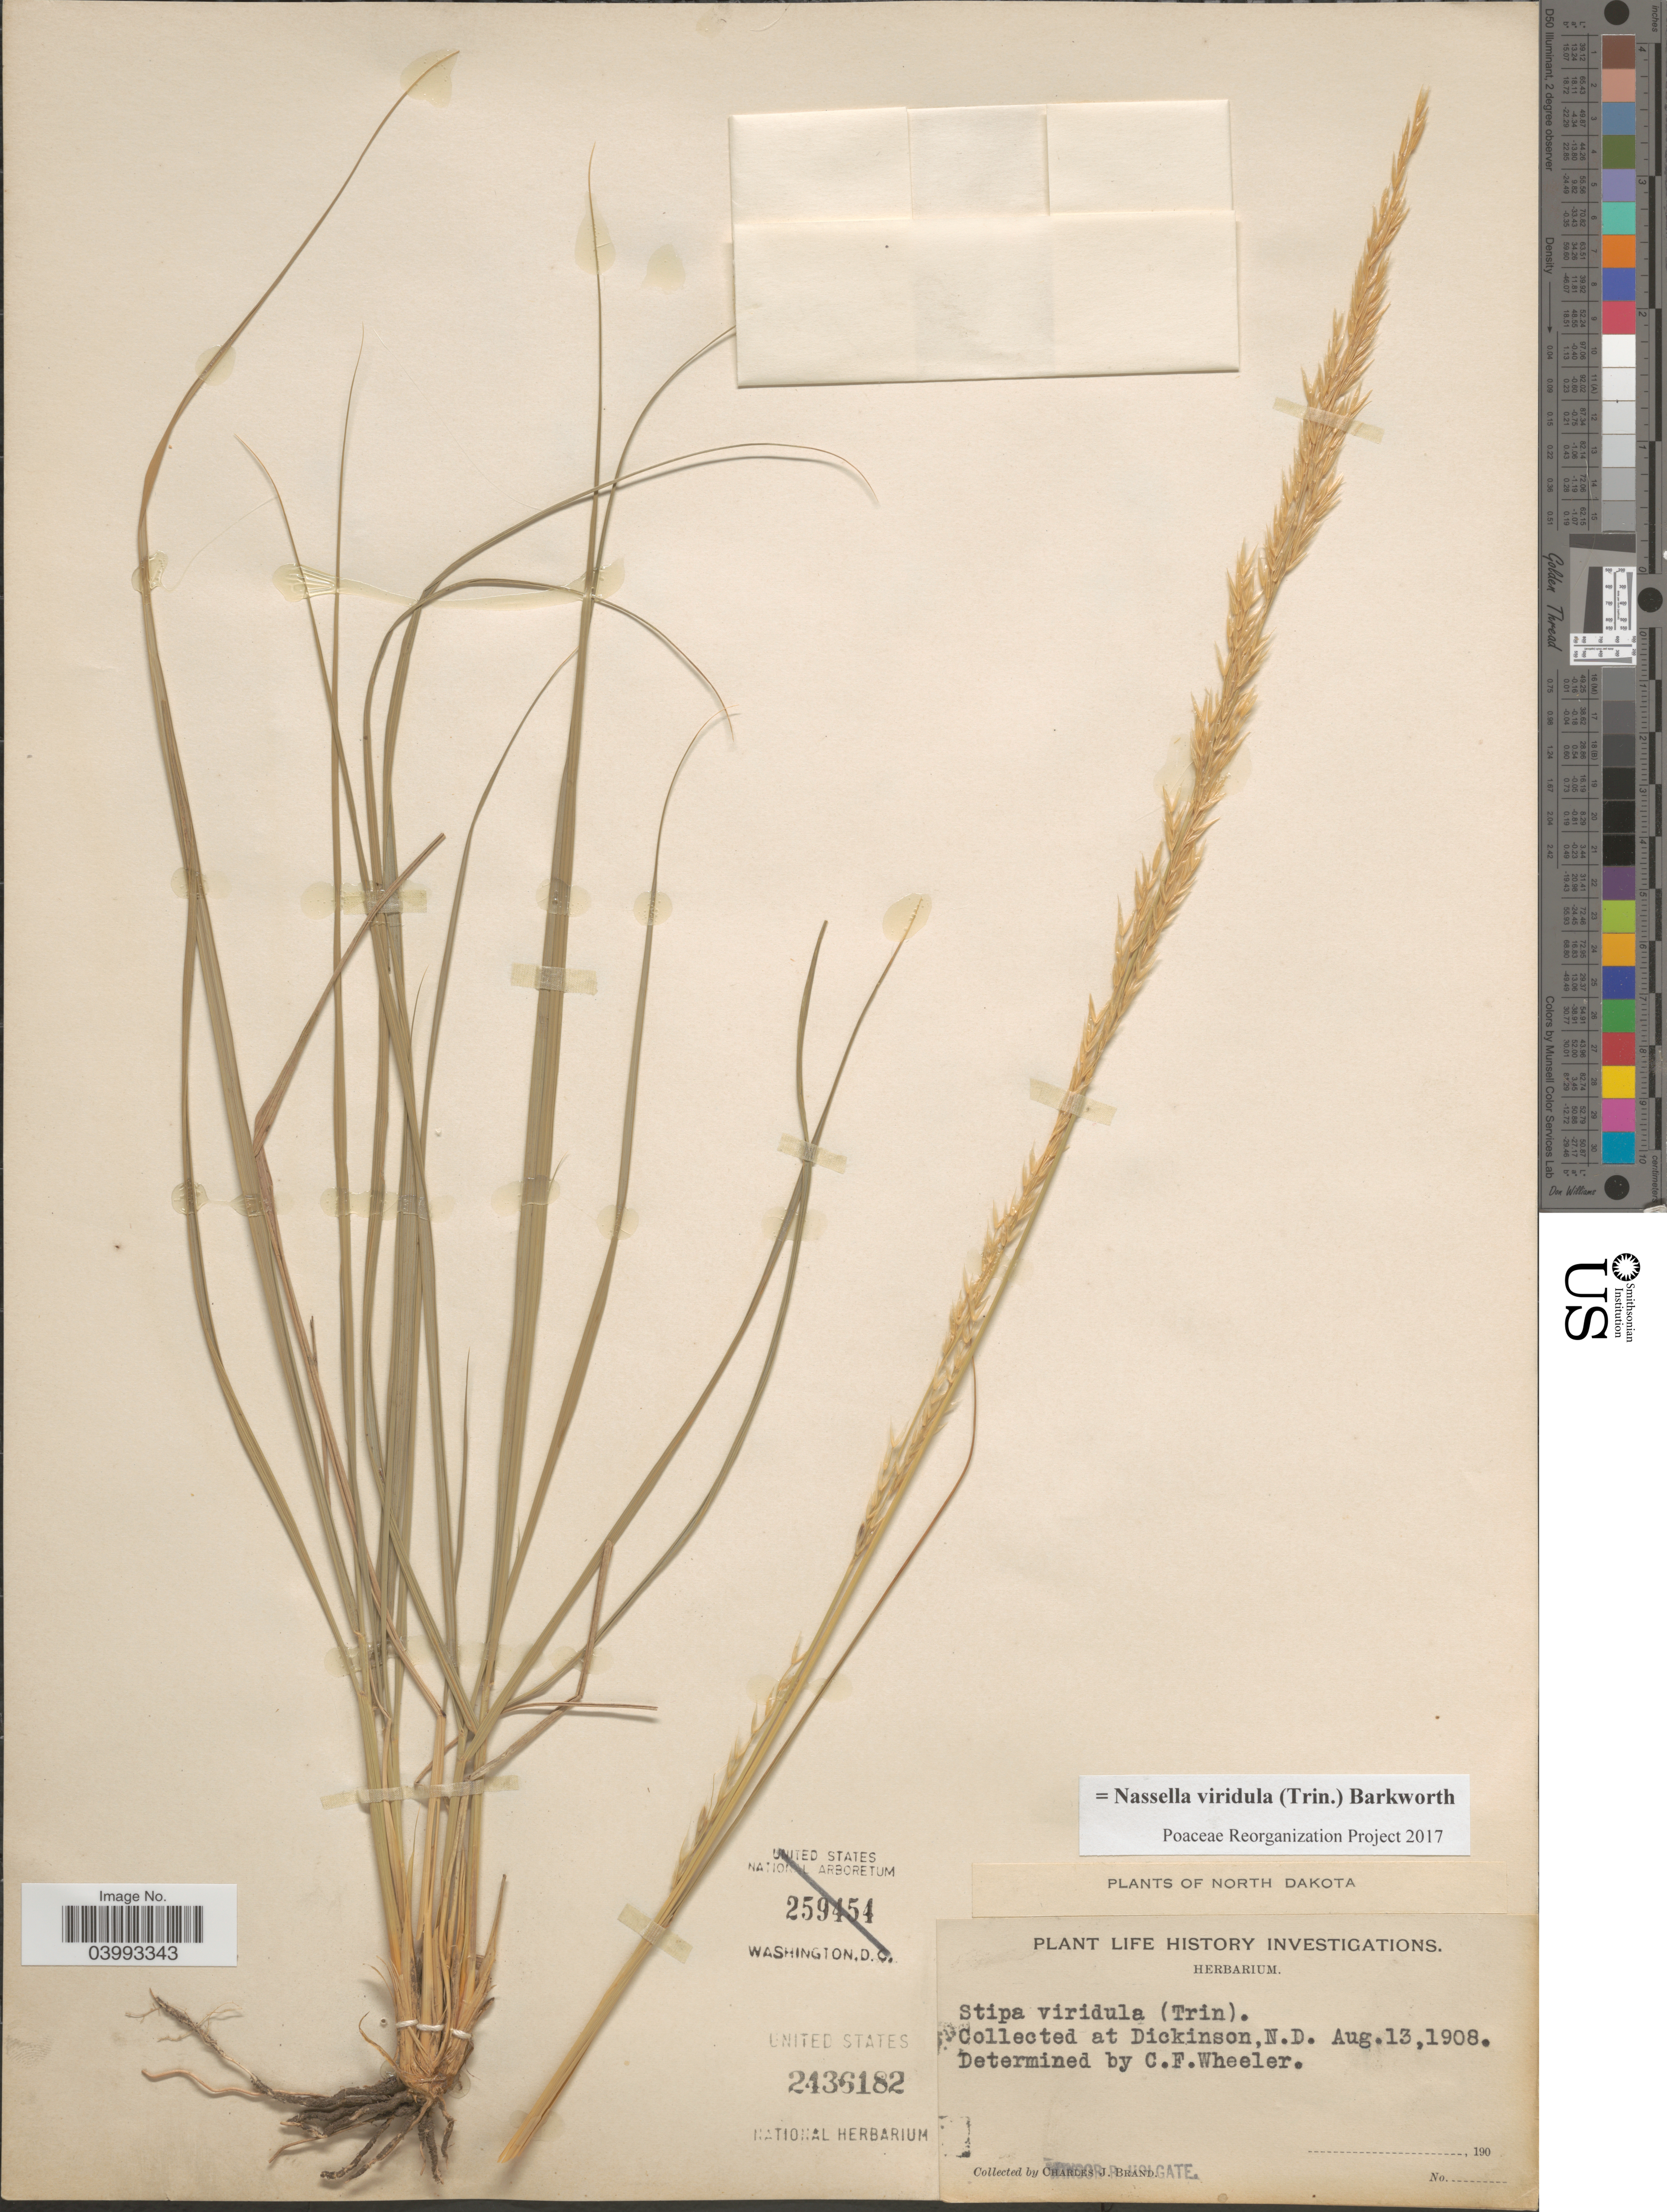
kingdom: Plantae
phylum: Tracheophyta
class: Liliopsida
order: Poales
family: Poaceae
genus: Nassella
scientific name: Nassella viridula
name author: (Trin.) Barkworth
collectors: C. J. Brand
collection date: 1908-08-13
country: United States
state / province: North Dakota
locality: At Dickinson.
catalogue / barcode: US 2436182